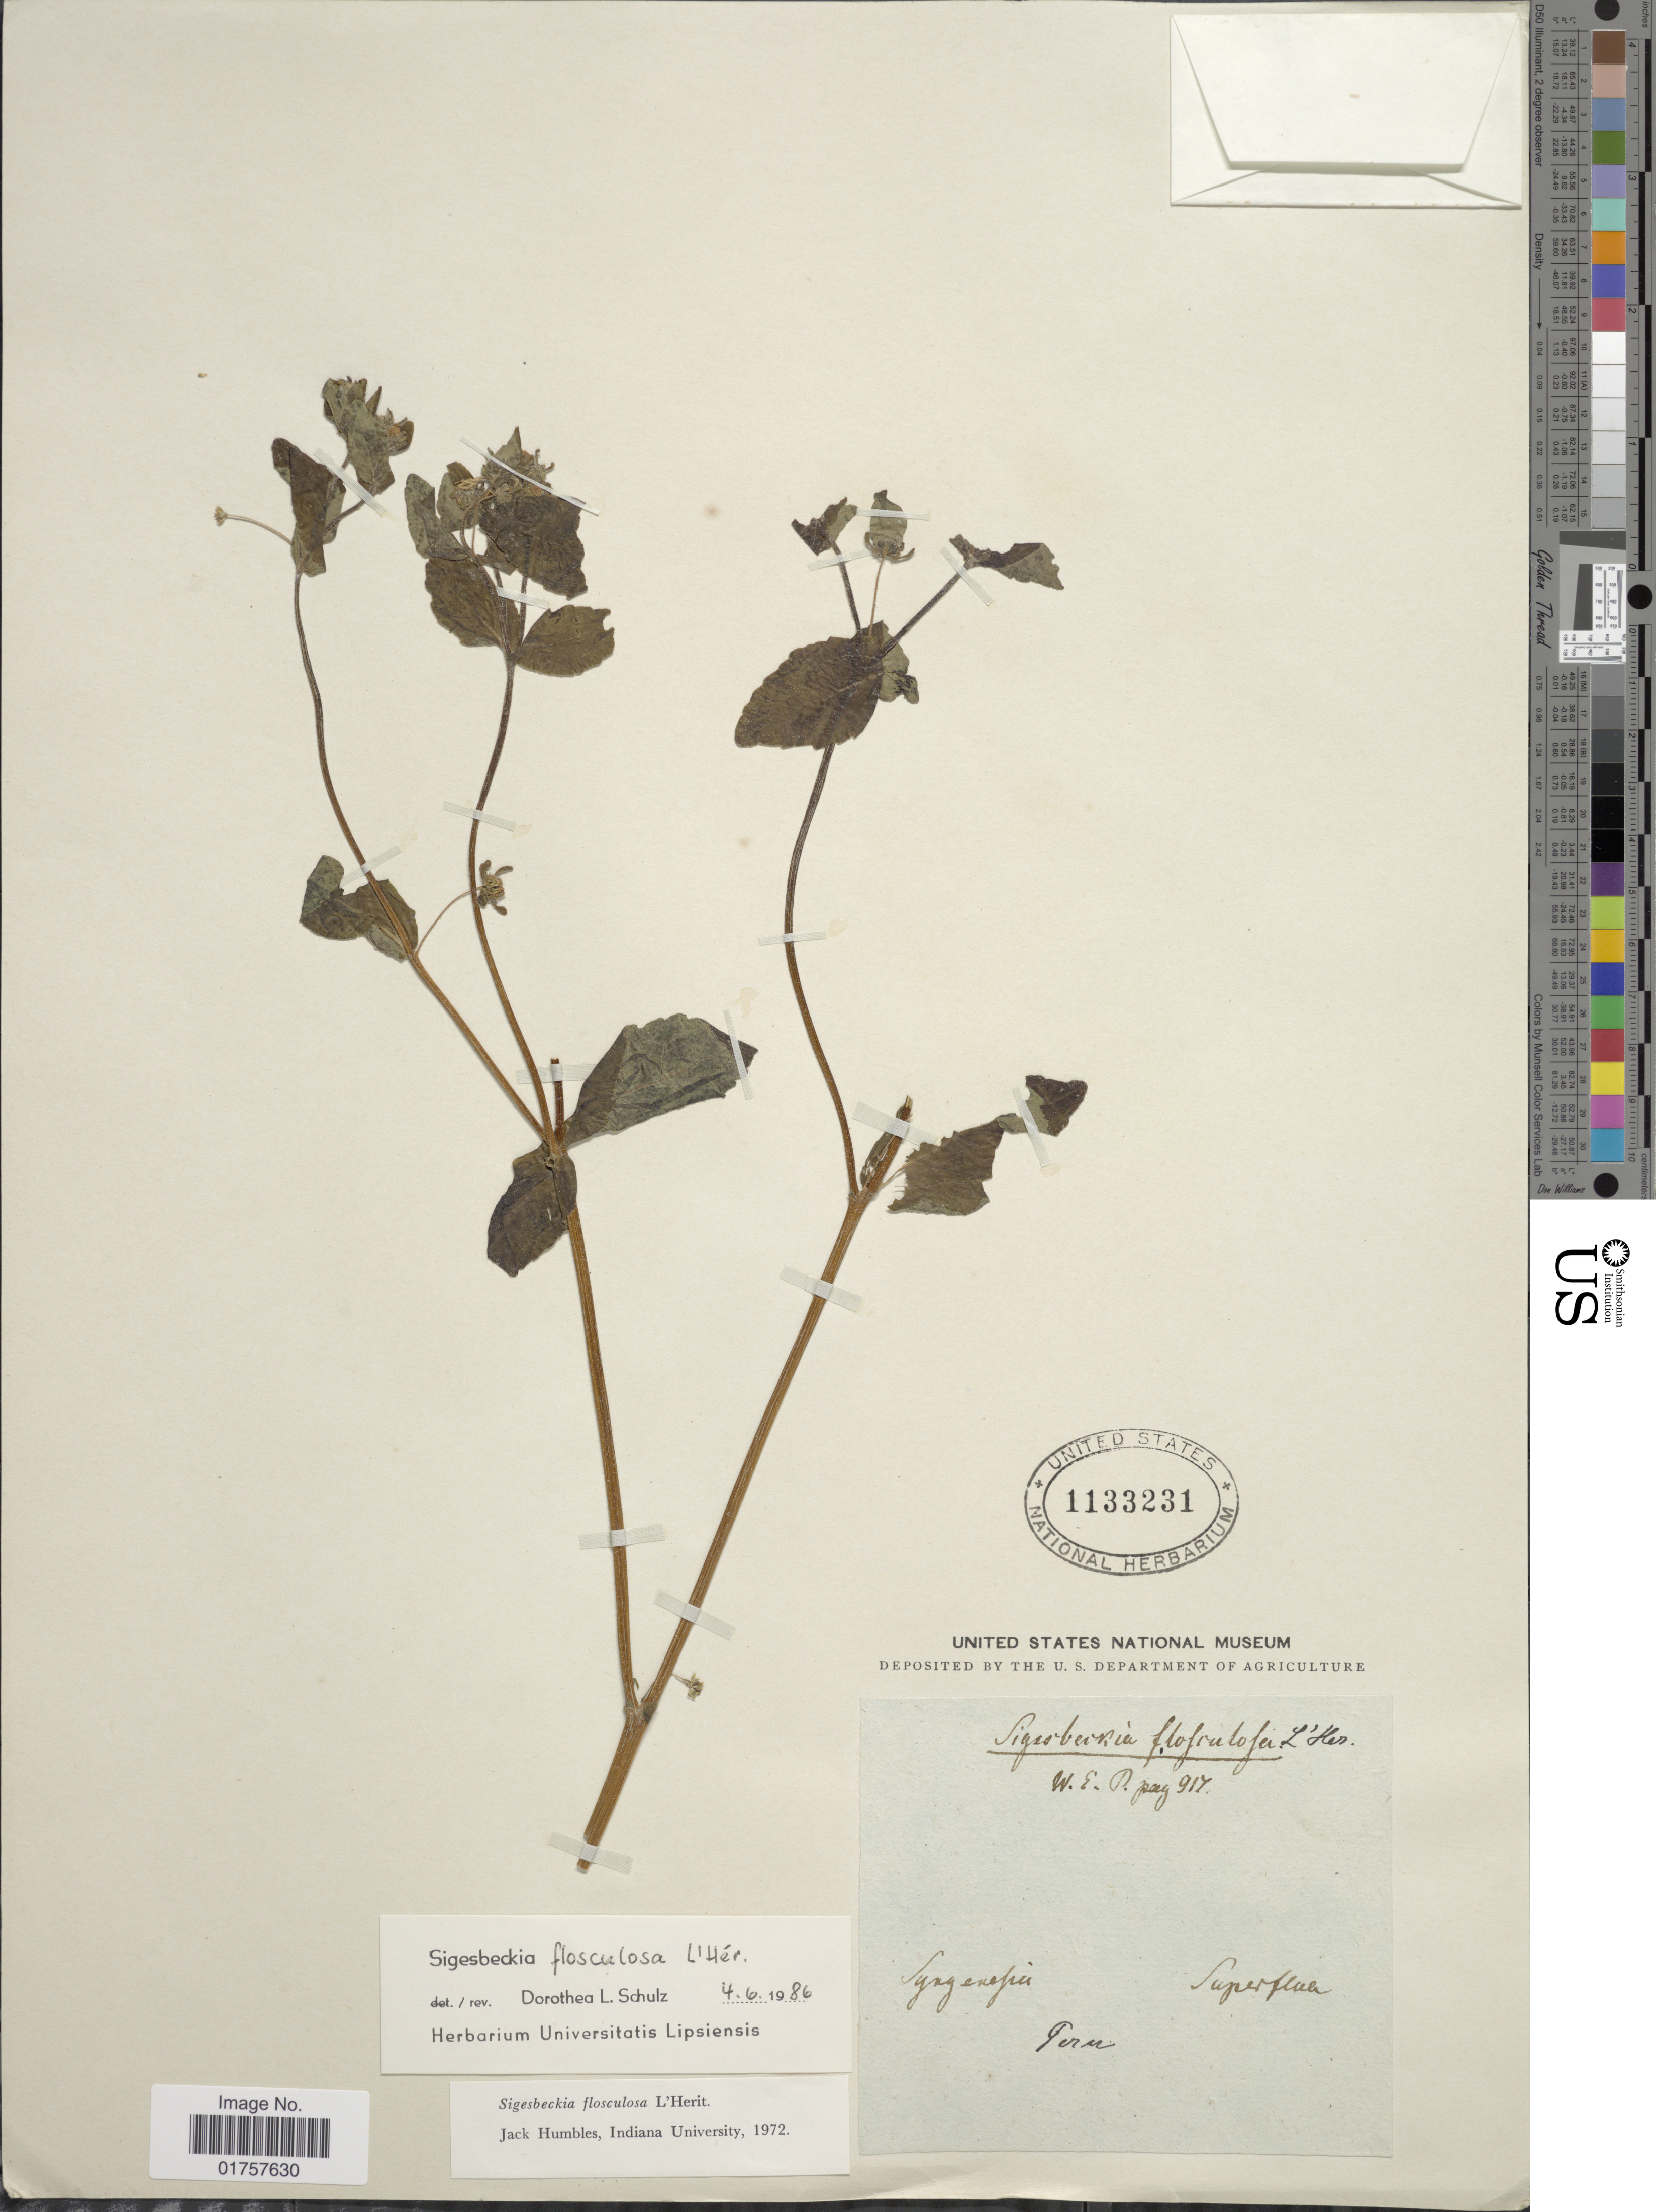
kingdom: Plantae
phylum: Tracheophyta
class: Magnoliopsida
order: Asterales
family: Asteraceae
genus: Sigesbeckia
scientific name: Sigesbeckia flosculosa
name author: L'Hér.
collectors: W. E. D.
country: Peru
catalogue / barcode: US 1133231